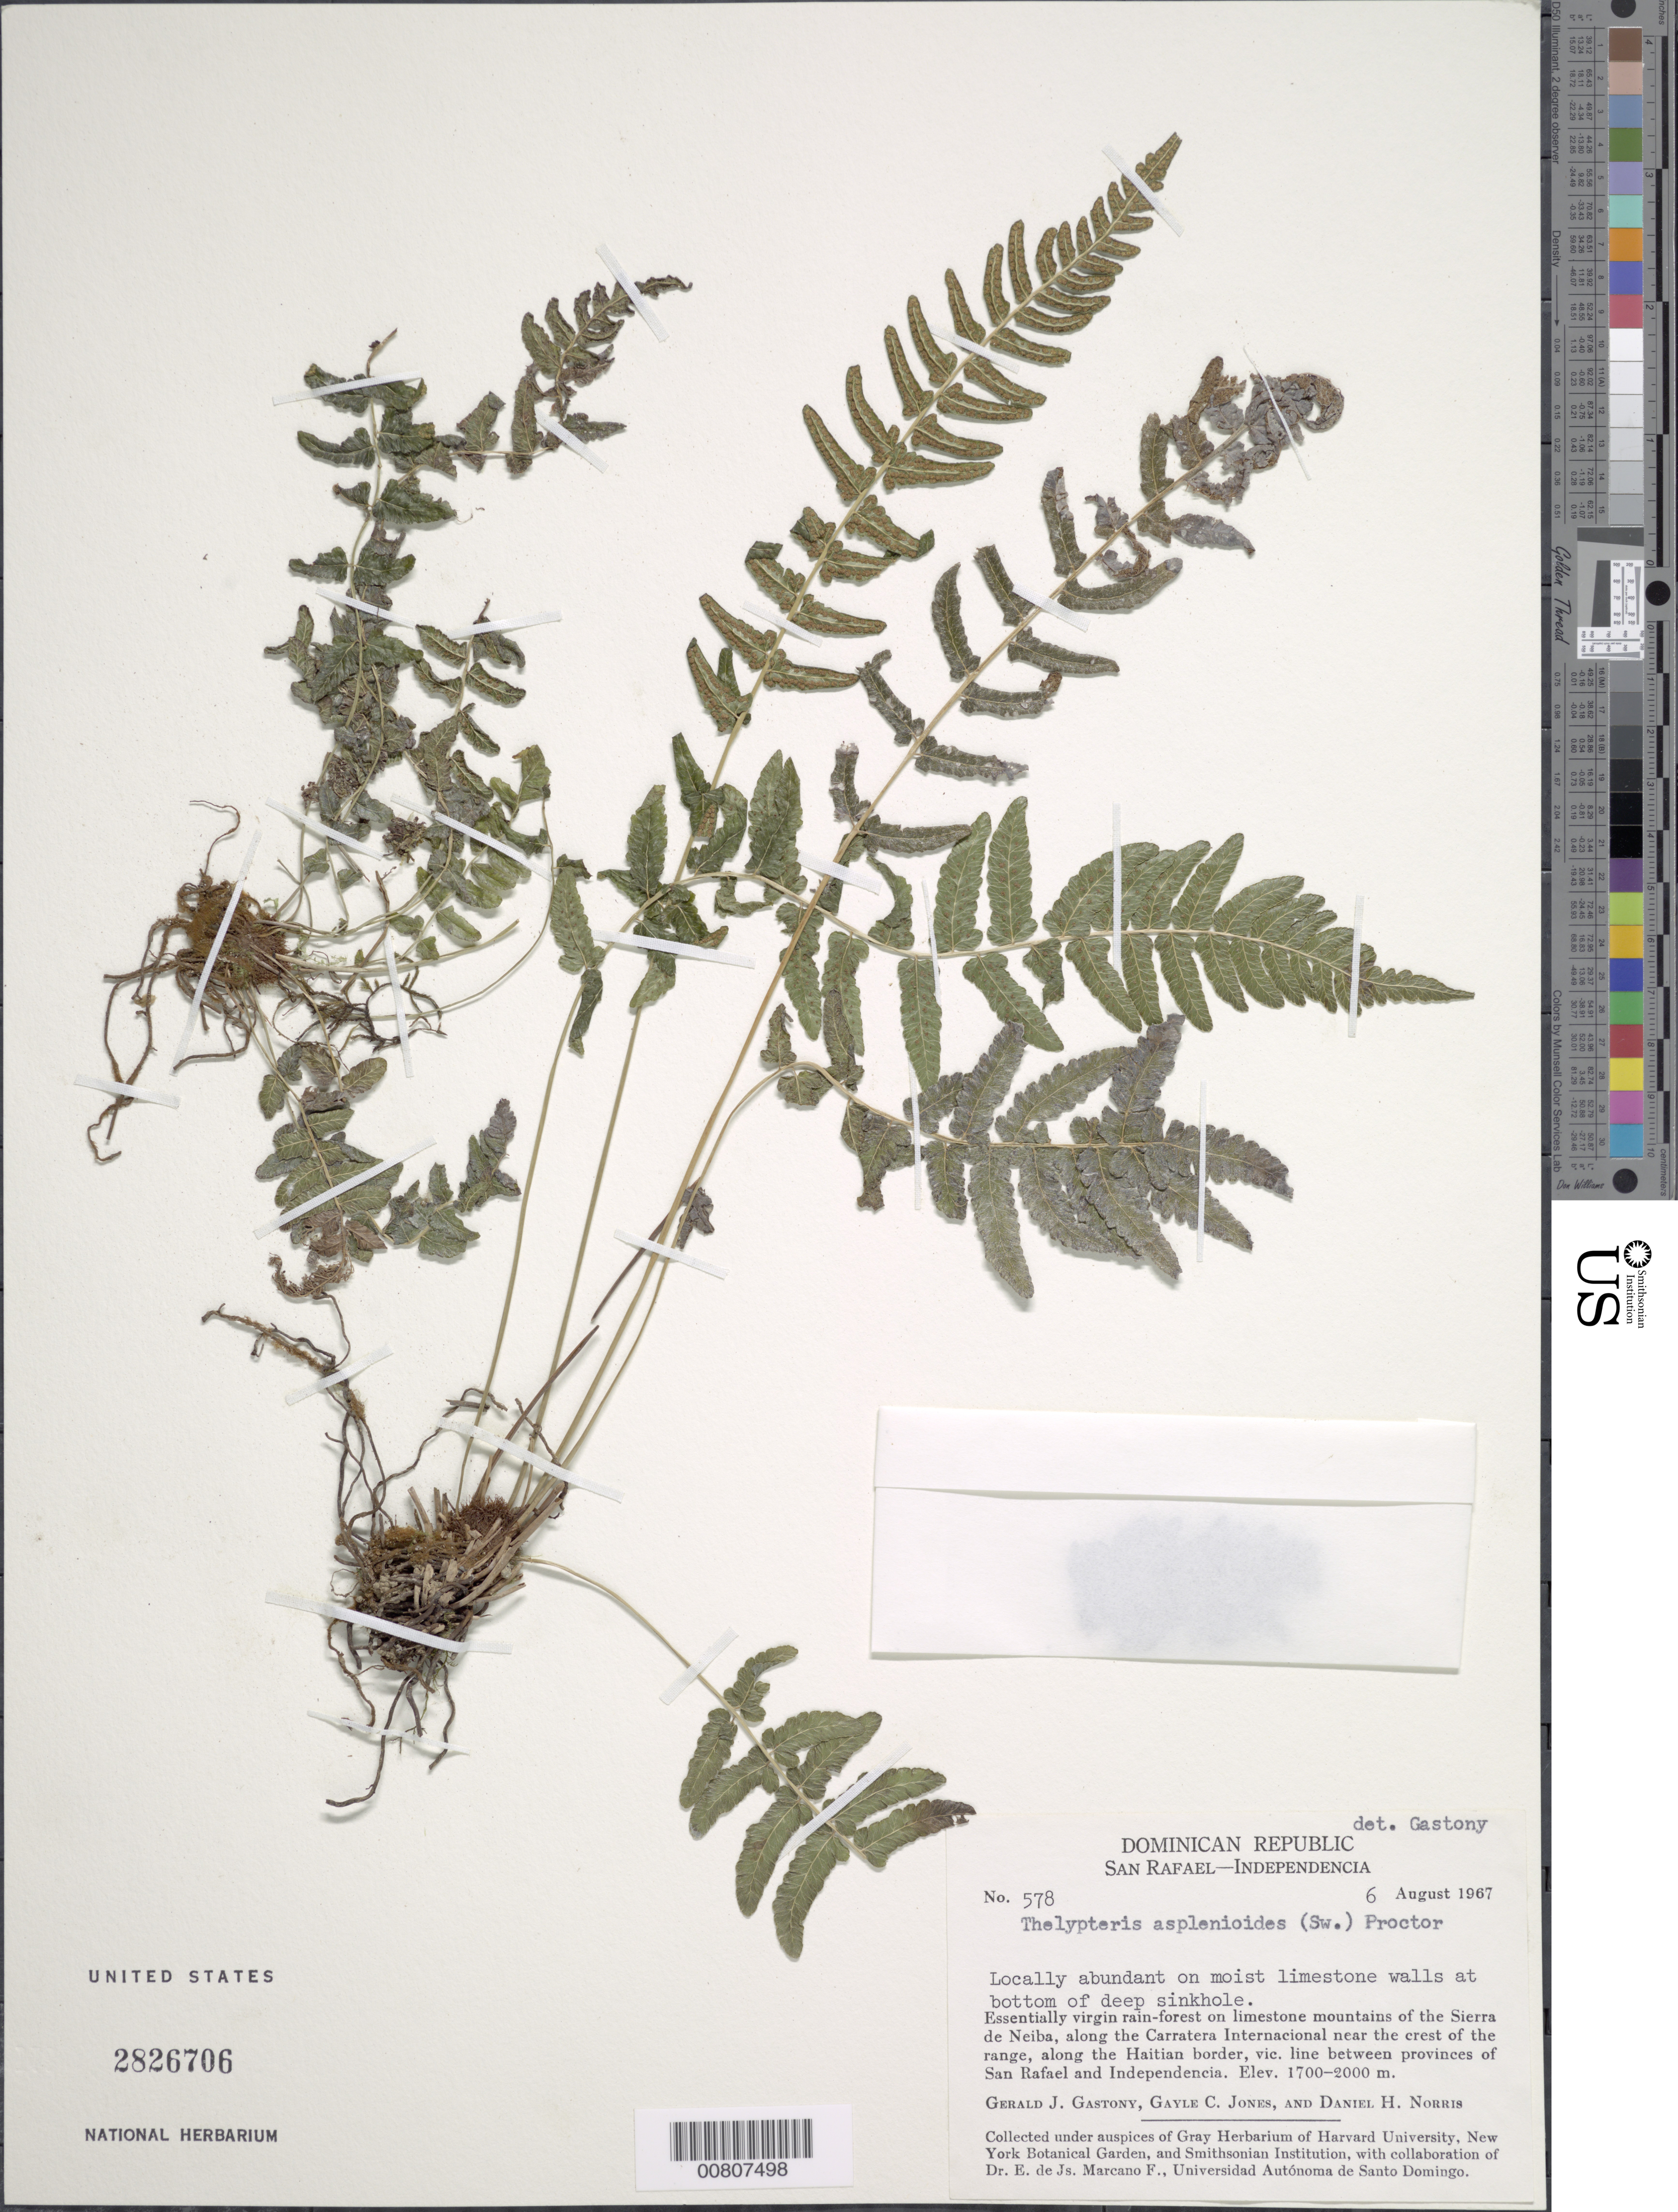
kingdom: Plantae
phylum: Tracheophyta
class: Polypodiopsida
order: Polypodiales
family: Thelypteridaceae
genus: Goniopteris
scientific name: Goniopteris retroflexa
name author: (L.) Pic. Serm.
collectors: G. Gastony, G. C. Jones & D. H. Norris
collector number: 578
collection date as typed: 06 Aug 1967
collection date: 1967-08-06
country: Dominican Republic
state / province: Independencia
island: Hispaniola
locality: San Rafael-Independencia, Sierra de neiba, Carratera Internacional, along Haitian border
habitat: Essentially virgin rainforest on limestone mountains; on moist limestone walls at bottom of deep sinkhole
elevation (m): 1700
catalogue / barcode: US 2826706